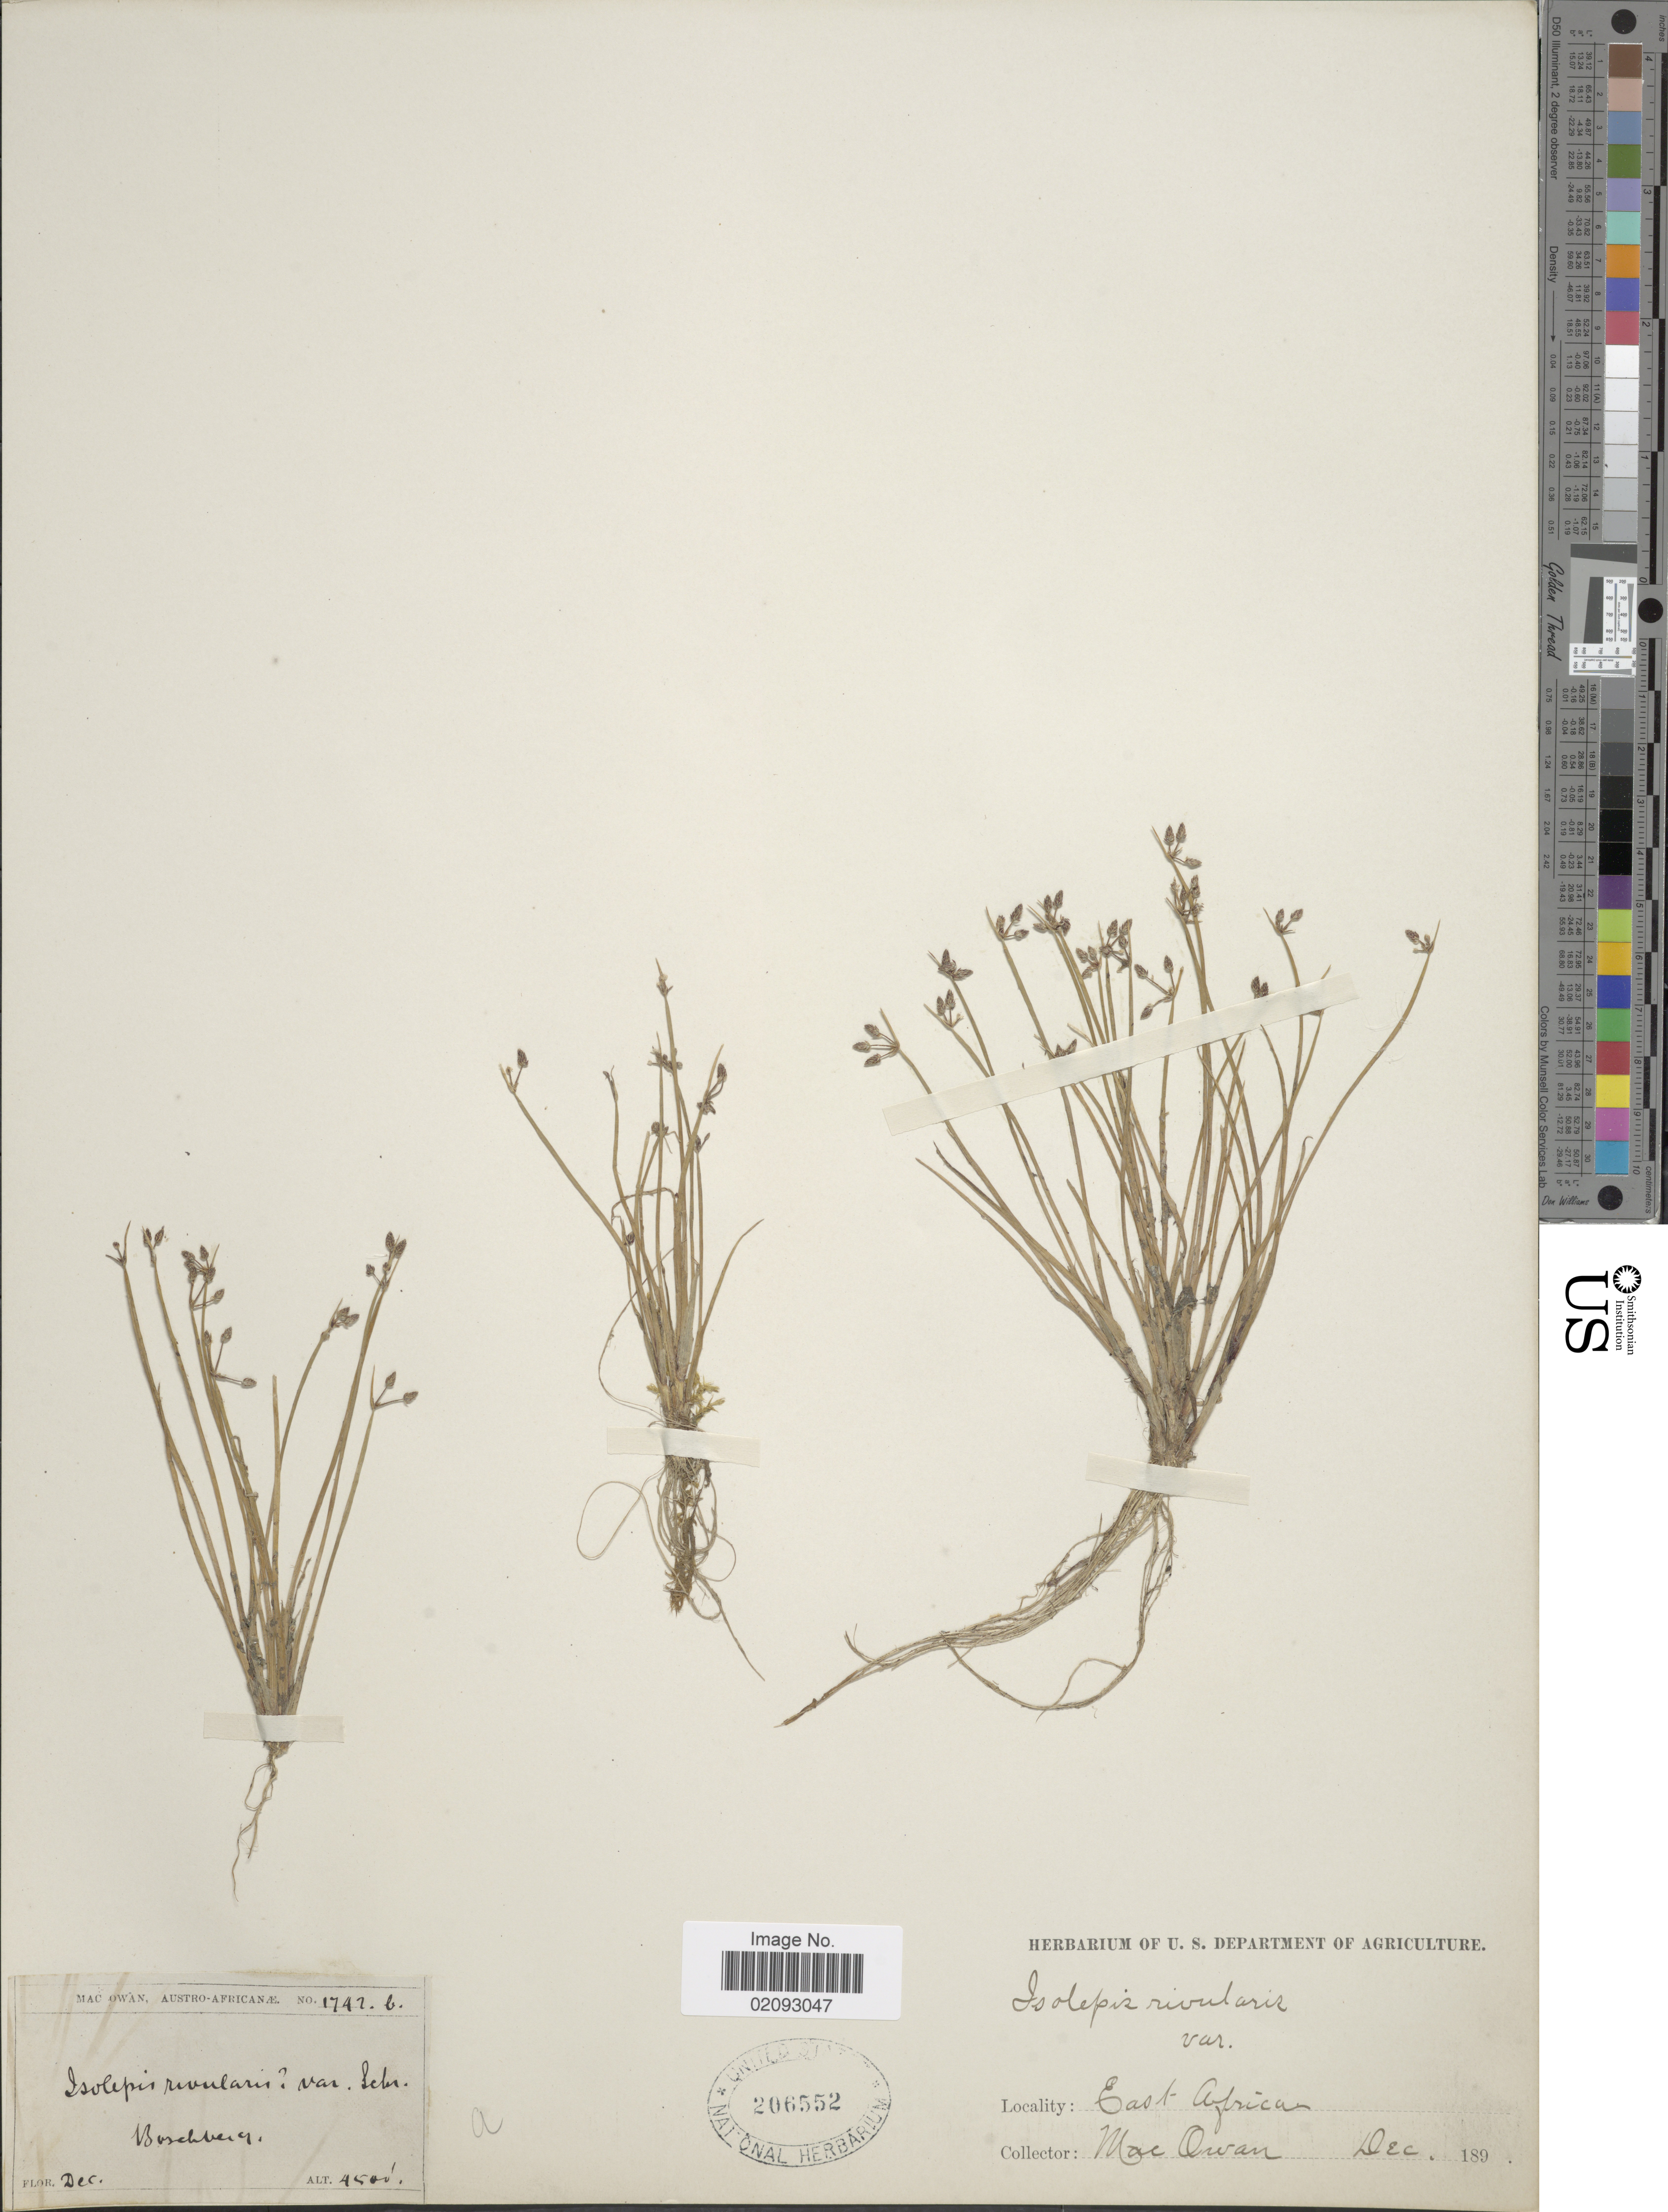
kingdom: Plantae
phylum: Tracheophyta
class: Liliopsida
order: Poales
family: Cyperaceae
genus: Isolepis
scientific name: Isolepis natans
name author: (Thunb.) A. Dietr.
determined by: Strong, Mark T., (BOT), Smithsonian Institution - National Museum of Natural History (UNITED STATES)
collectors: MacOwan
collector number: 1747b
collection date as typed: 189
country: South Africa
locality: Austro-Africanæ, Boschberg, East Africa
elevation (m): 1372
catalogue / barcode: US 206552